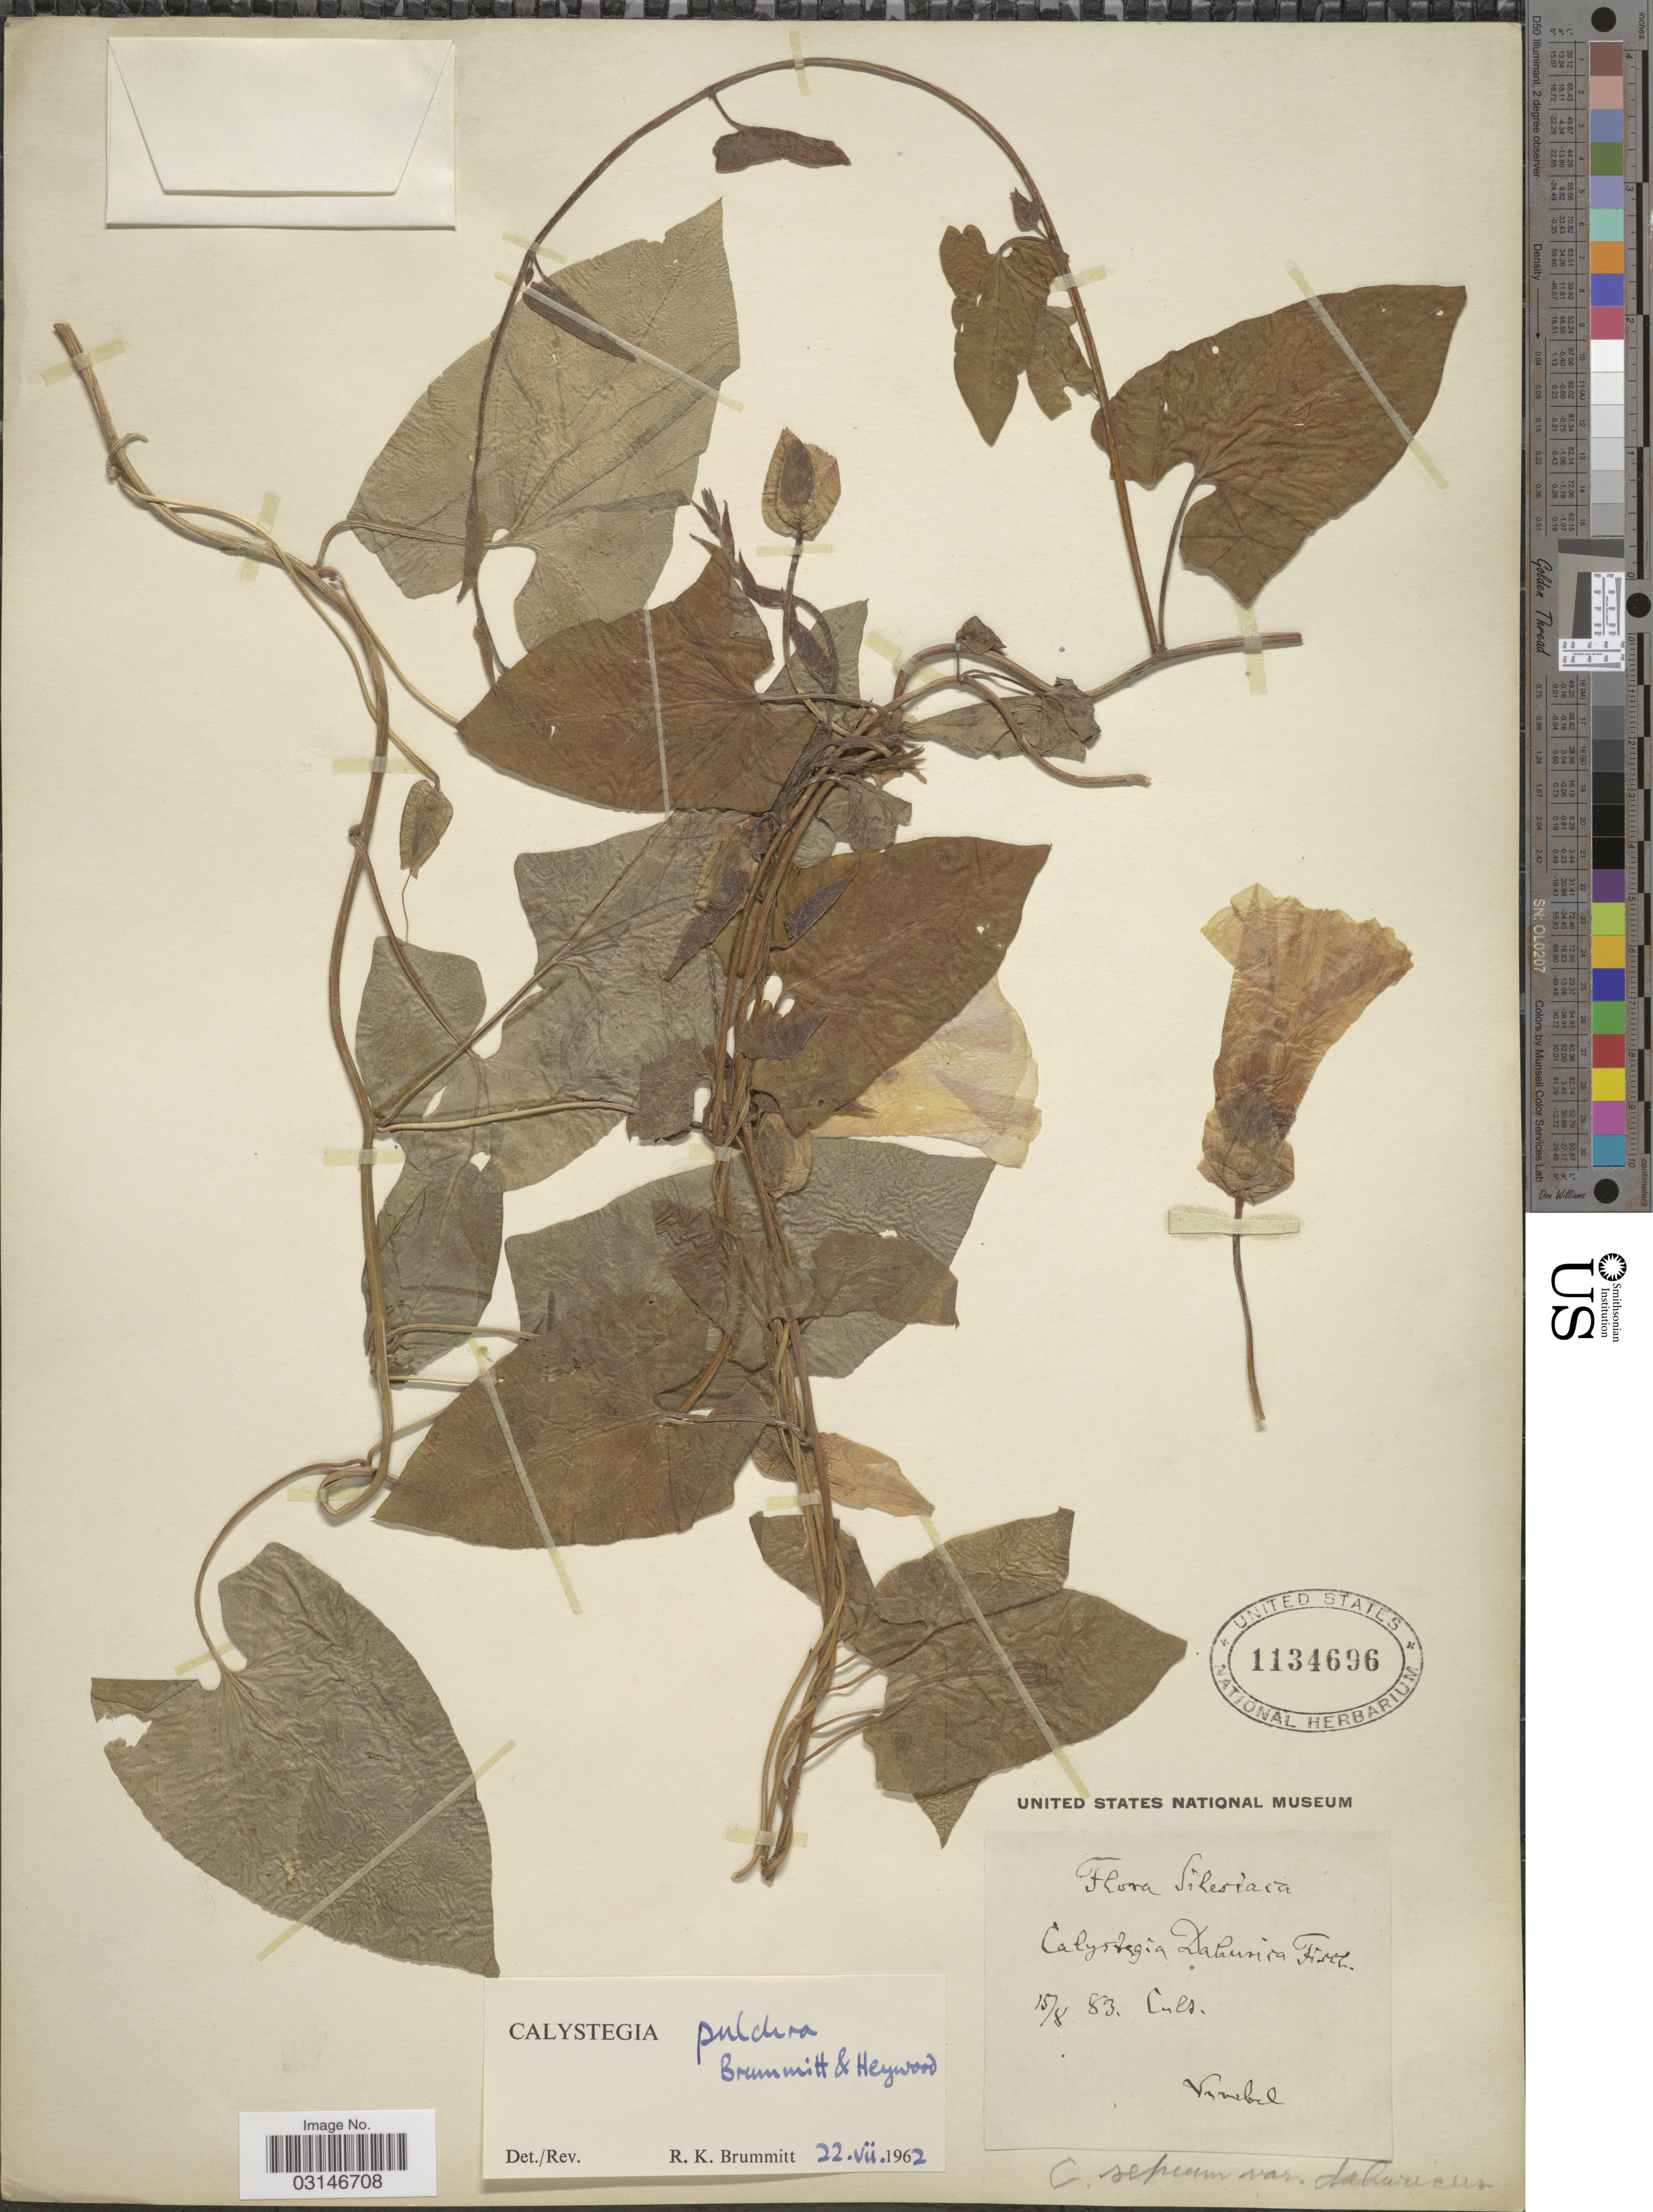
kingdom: Plantae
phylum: Tracheophyta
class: Magnoliopsida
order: Solanales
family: Convolvulaceae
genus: Calystegia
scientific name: Calystegia pulchra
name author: (Heywood) Brummitt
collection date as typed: Transcribed d/m/y: 15/8/83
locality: Silesiaca.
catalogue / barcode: US 1134696